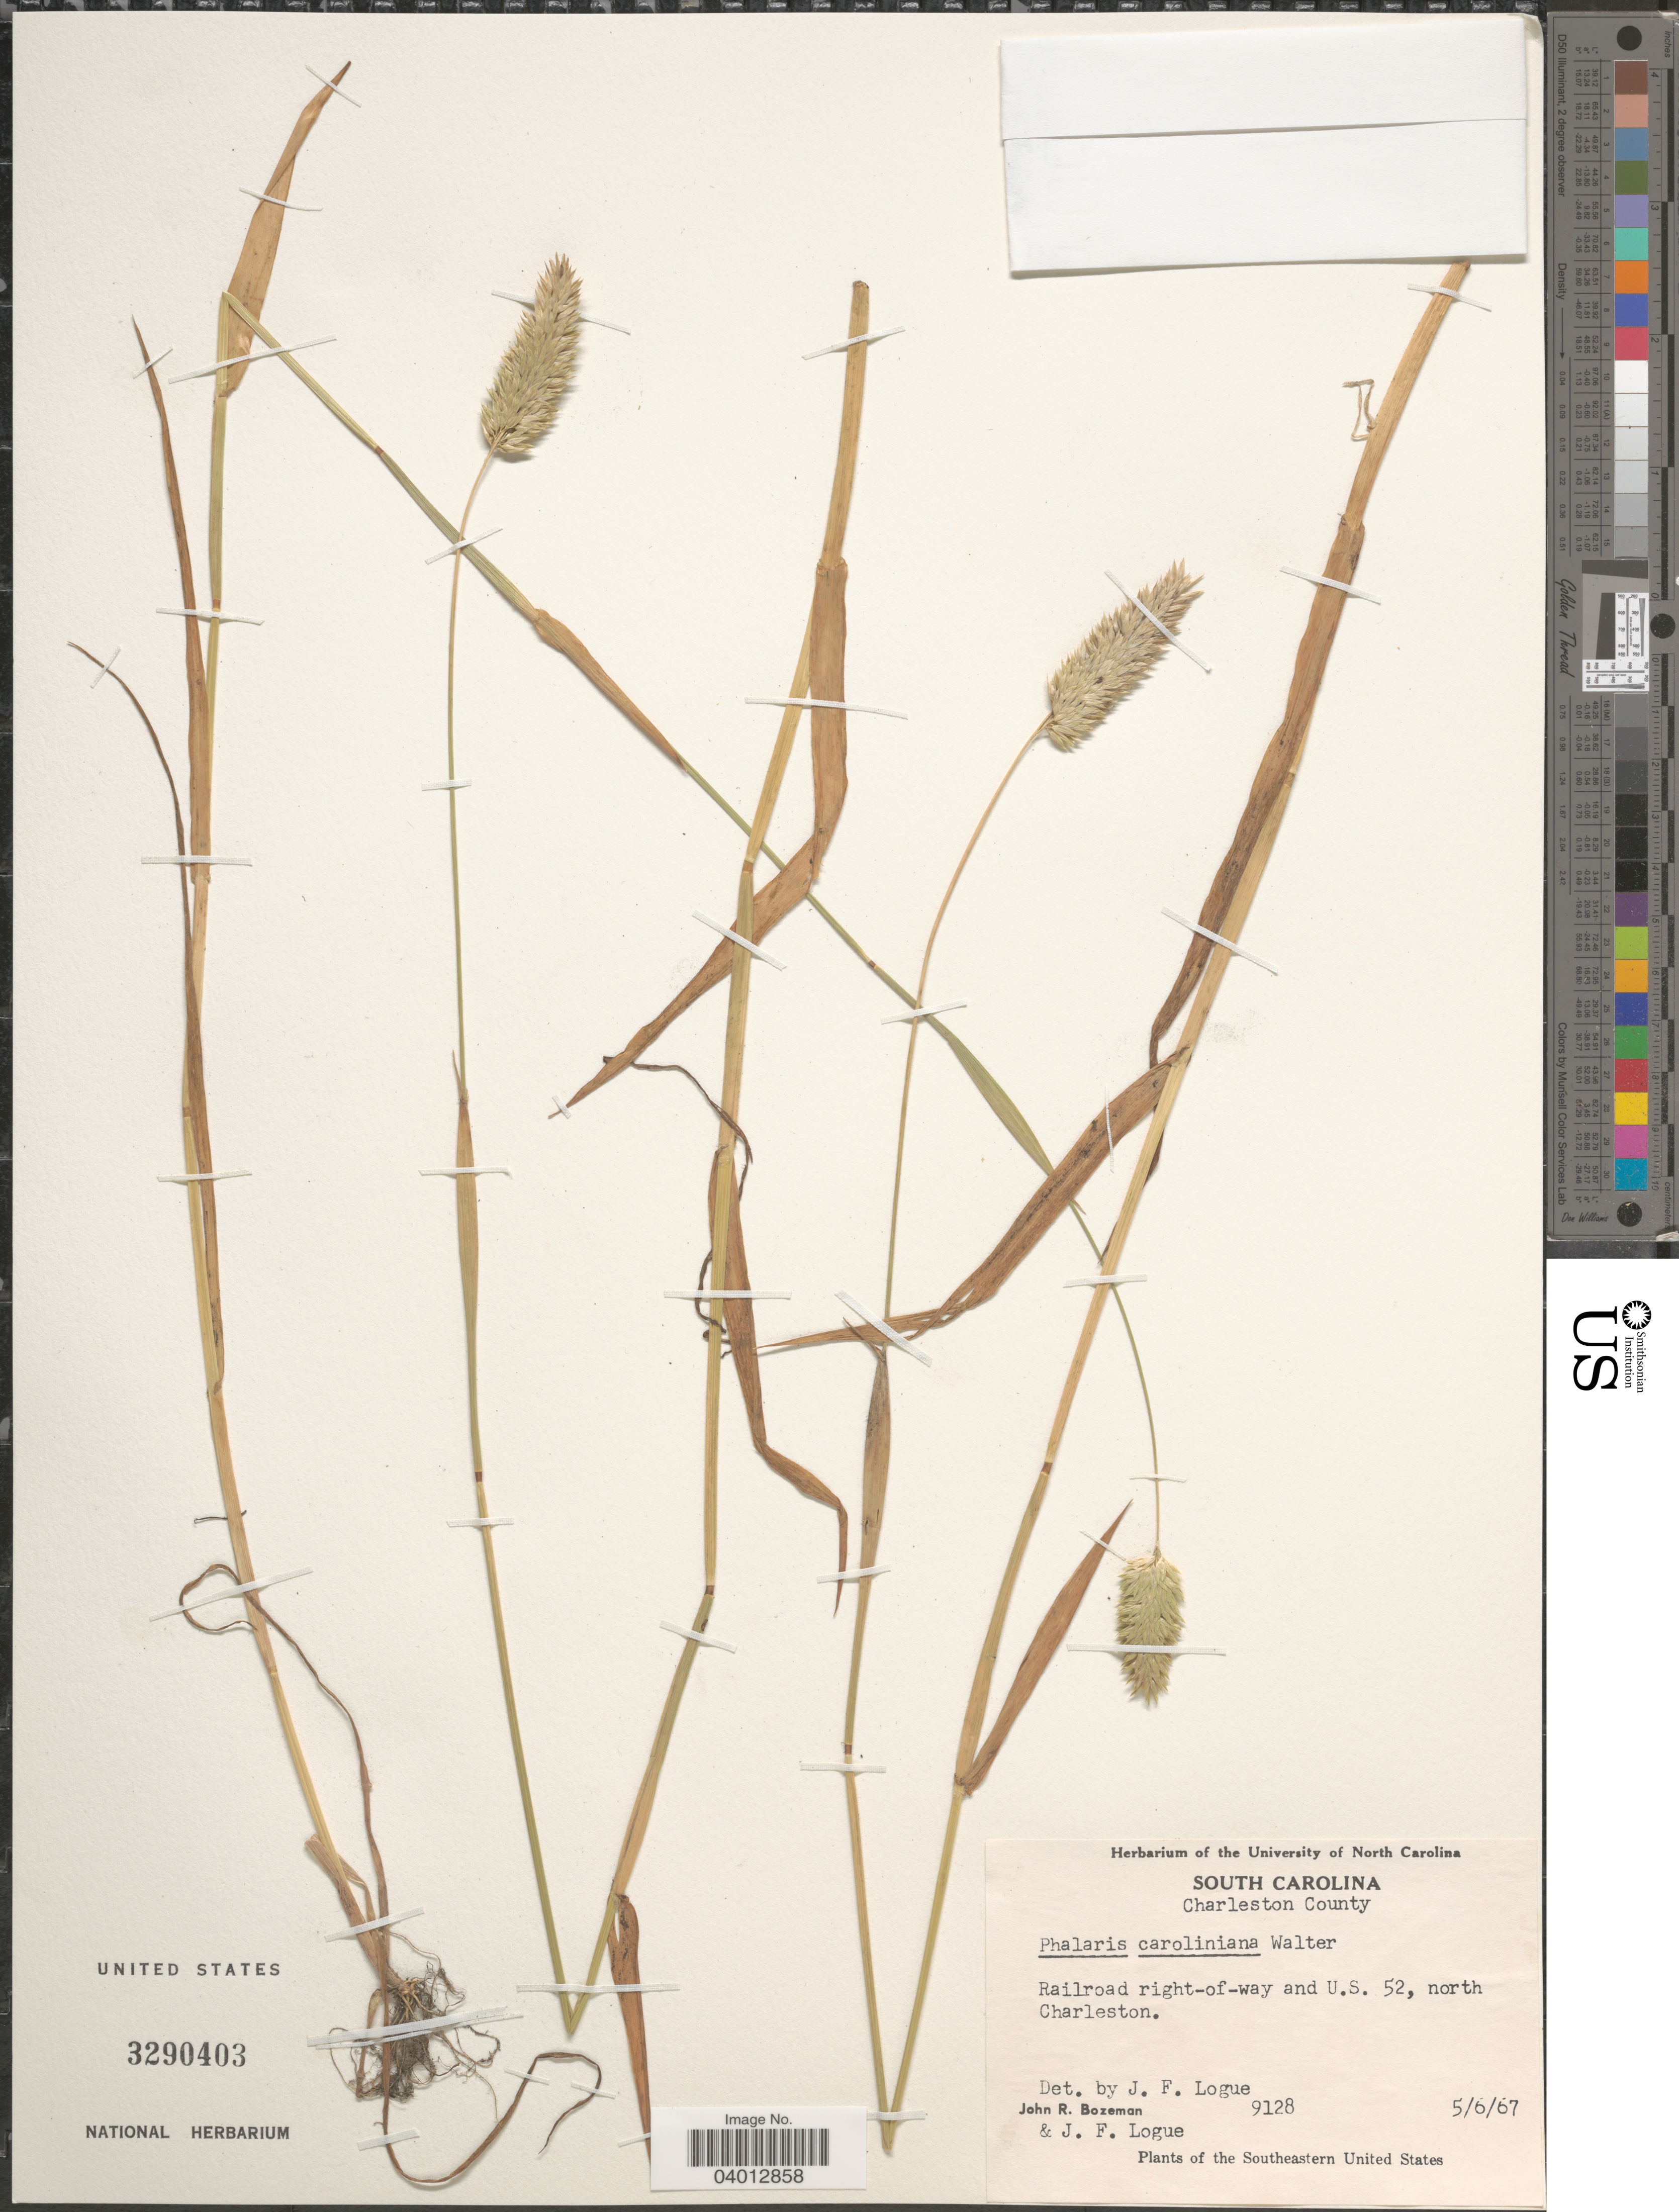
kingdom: Plantae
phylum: Tracheophyta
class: Liliopsida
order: Poales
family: Poaceae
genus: Phalaris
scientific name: Phalaris caroliniana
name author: Walter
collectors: J. R. Bozeman & J. Logue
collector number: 9128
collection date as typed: Transcribed d/m/y: 6/5/67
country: United States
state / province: South Carolina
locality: Charleston County. Railroad right-of-way and U.S. 52, north Charleston. Southeastern United States.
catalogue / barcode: US 3290403